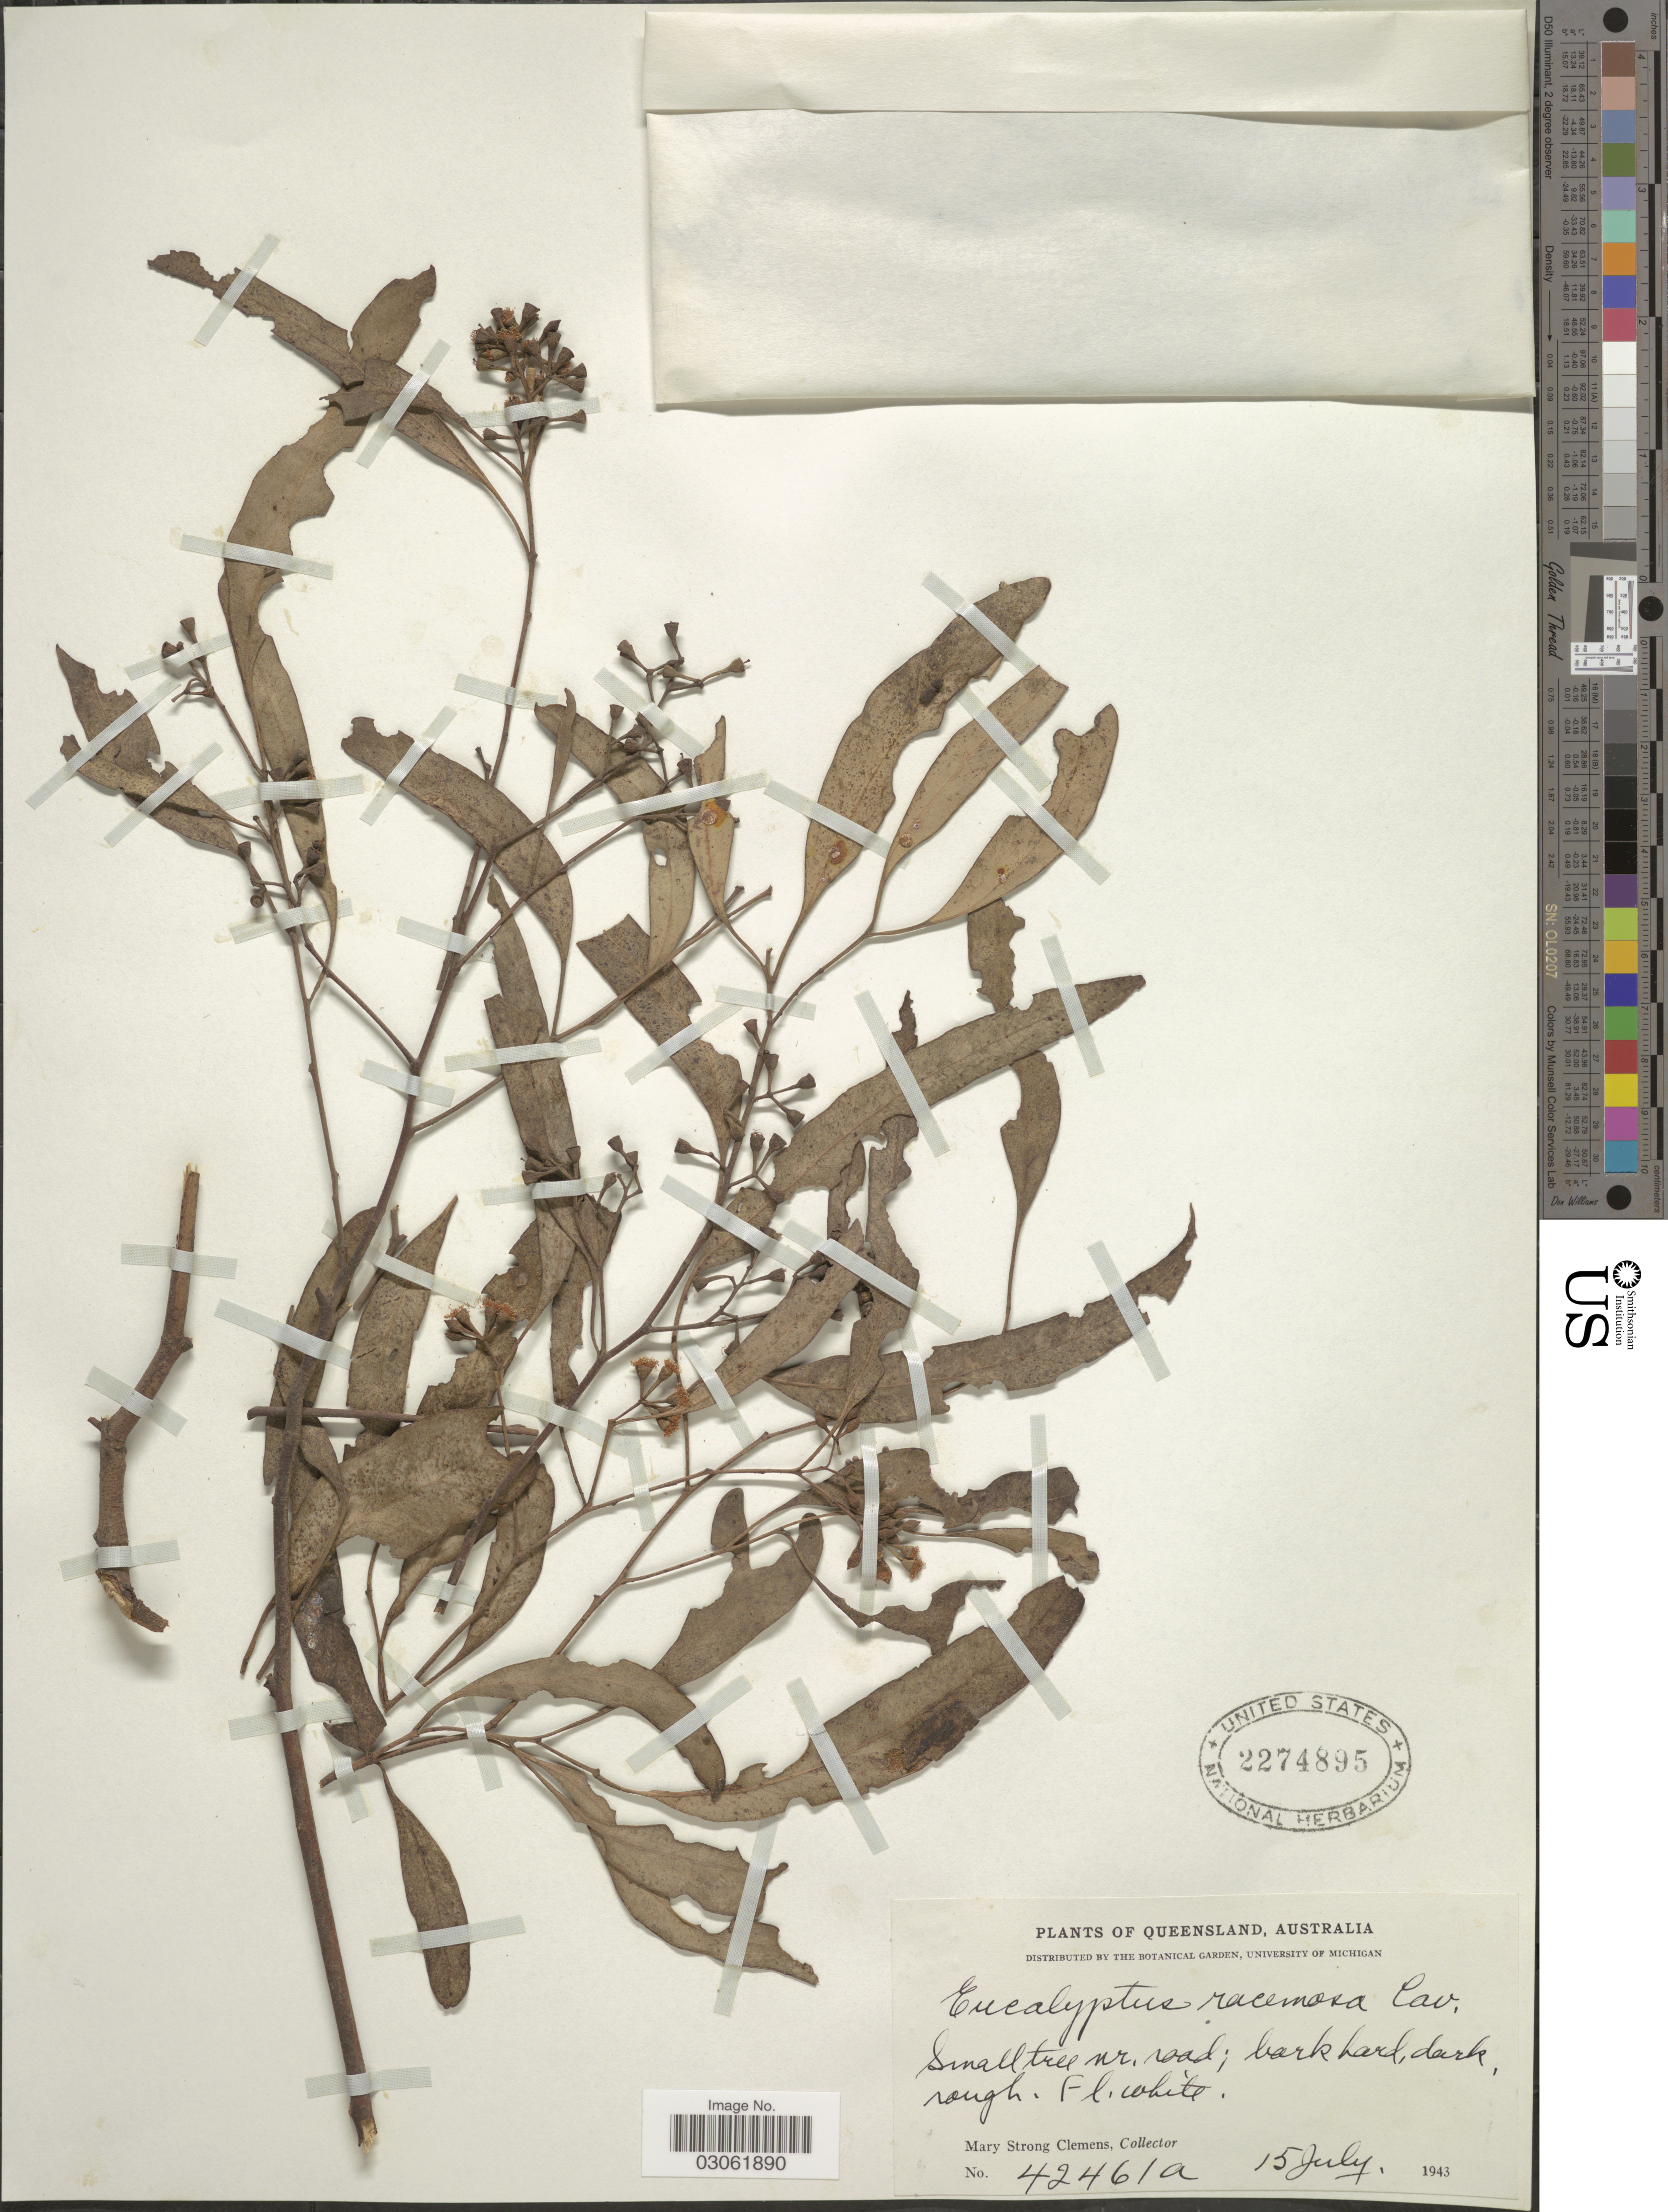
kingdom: Plantae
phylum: Tracheophyta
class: Magnoliopsida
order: Myrtales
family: Myrtaceae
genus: Eucalyptus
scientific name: Eucalyptus racemosa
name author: Cav.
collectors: M. S. Clemens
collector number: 42461a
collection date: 1943-07-15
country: Australia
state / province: Queensland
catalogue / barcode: US 2274895